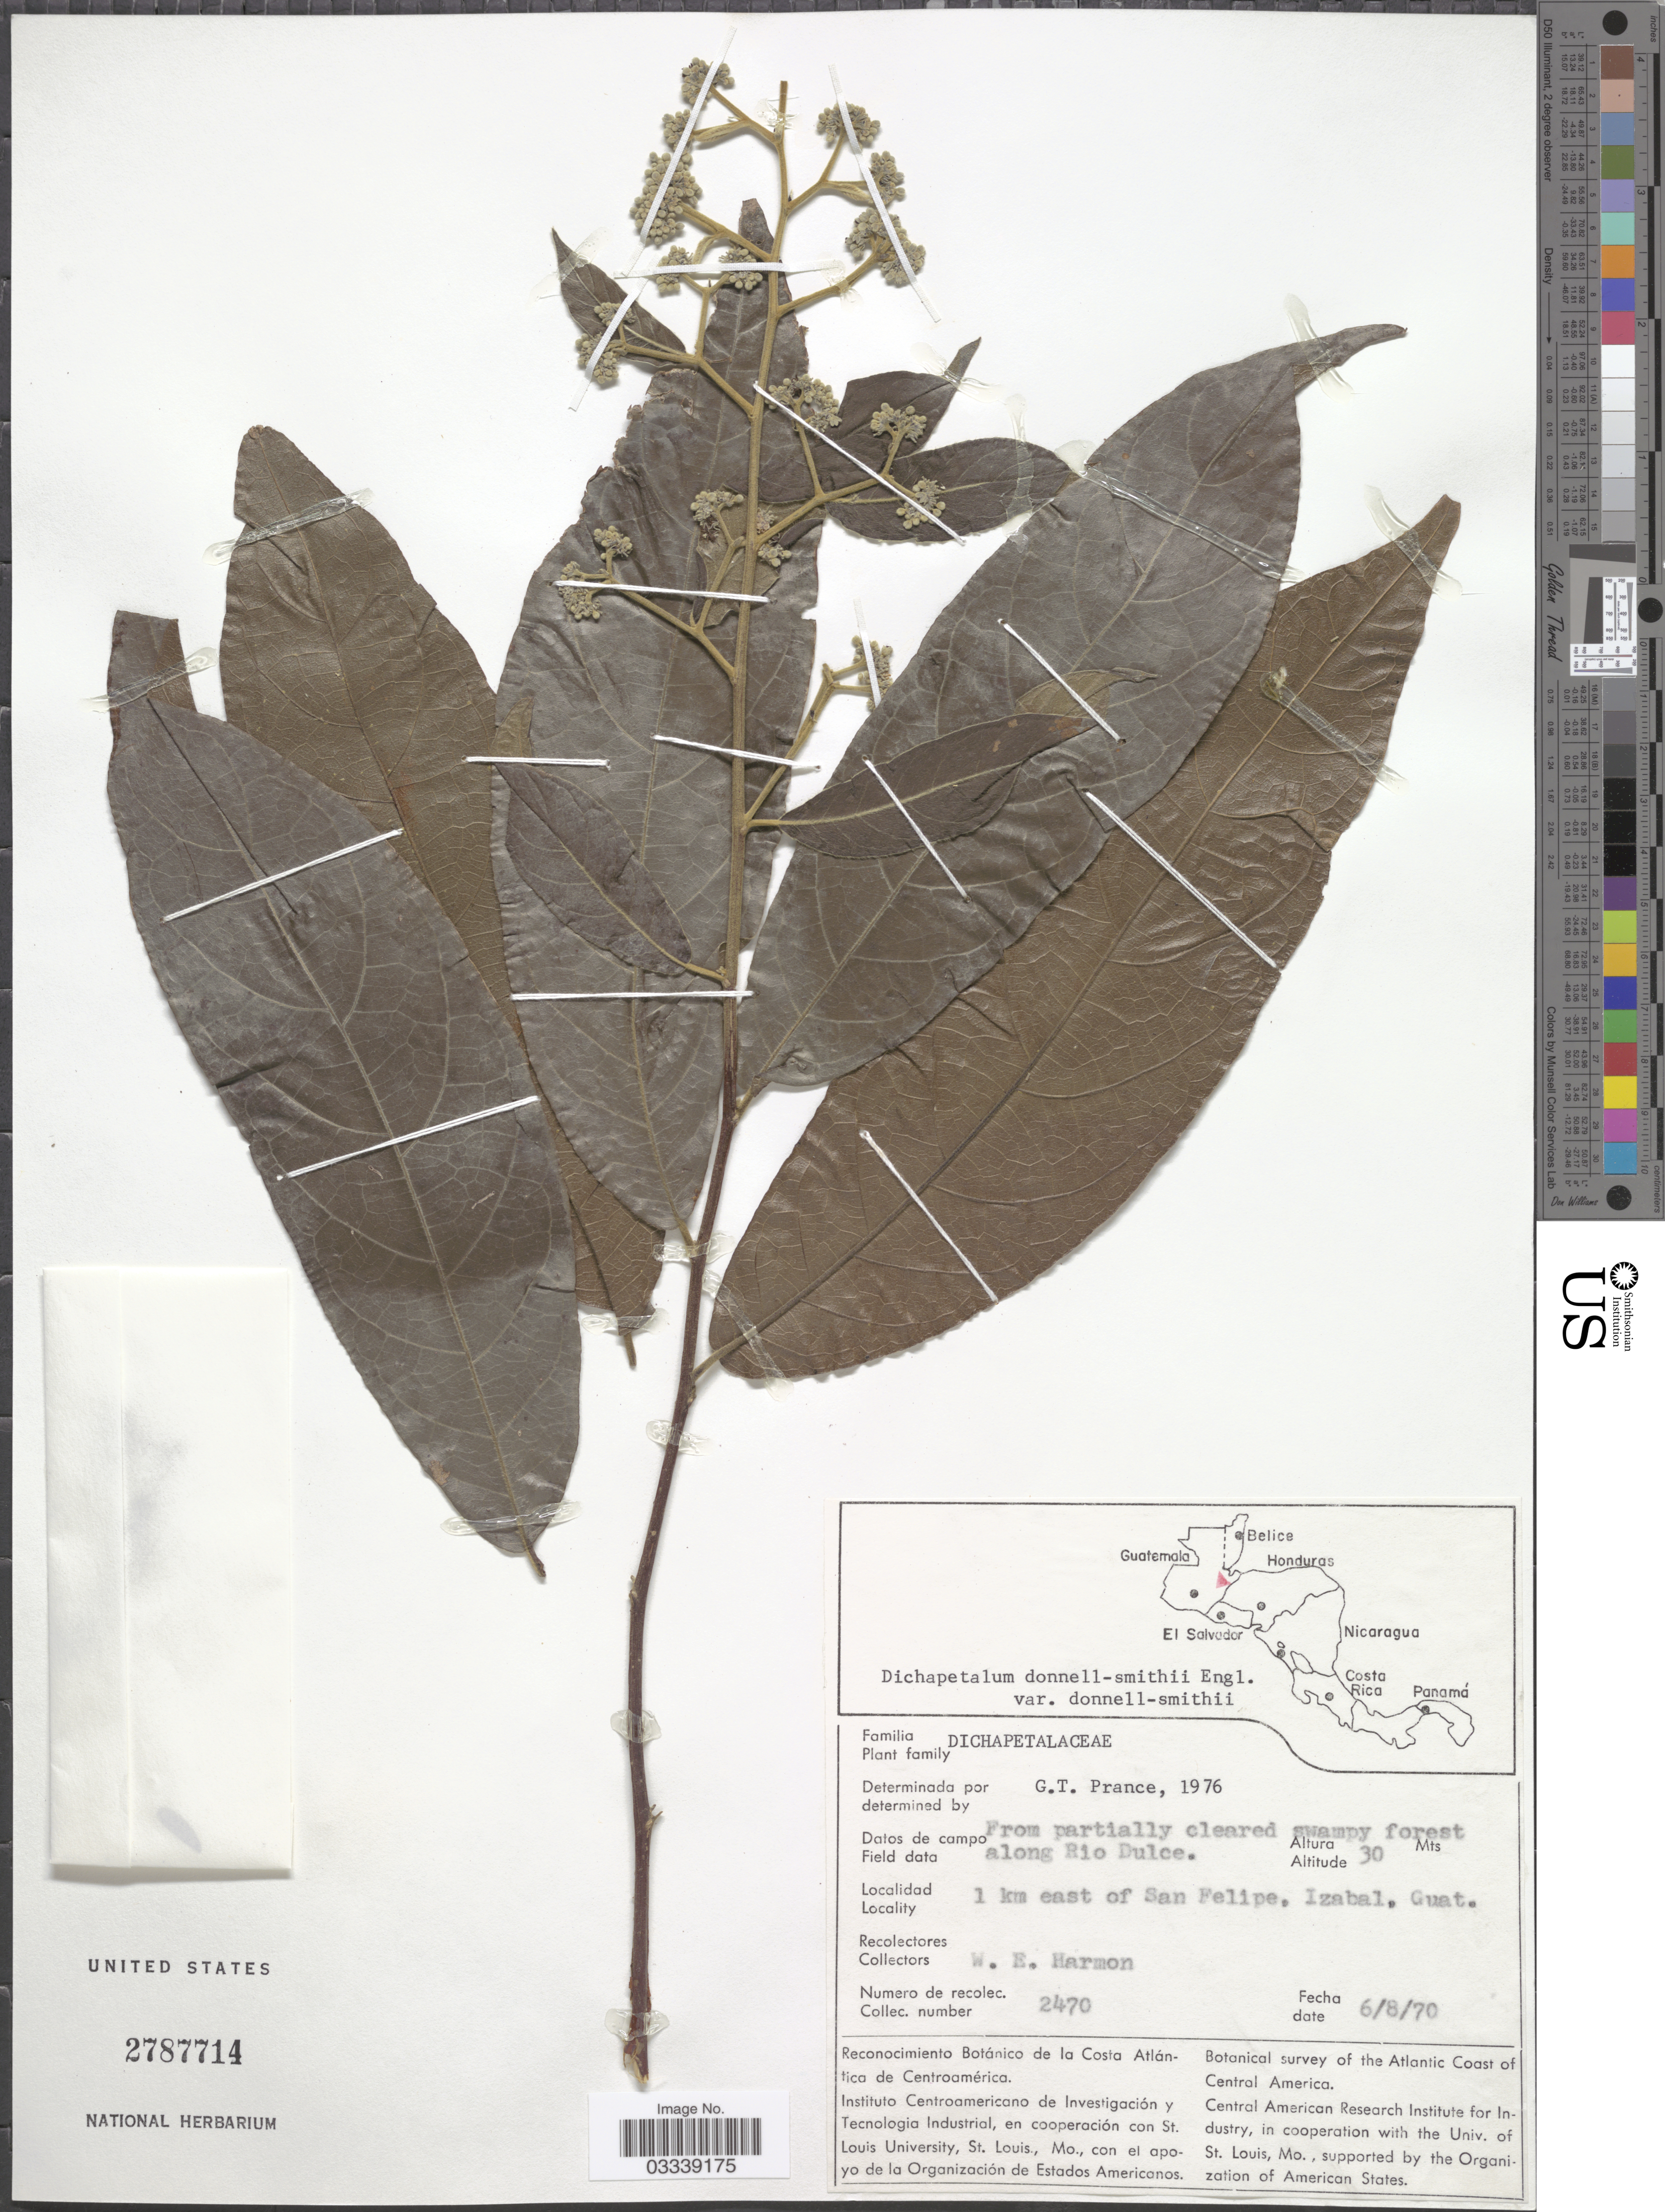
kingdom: Plantae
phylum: Tracheophyta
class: Magnoliopsida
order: Malpighiales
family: Dichapetalaceae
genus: Dichapetalum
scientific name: Dichapetalum donnell-smithii var. donnell-smithii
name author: Engl.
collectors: W. E. Harmon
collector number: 2470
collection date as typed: Transcribed d/m/y: 6/8/70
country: Guatemala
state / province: Izabal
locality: Swampy forest along Rio Dulce. 1 km east of San Felipe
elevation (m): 30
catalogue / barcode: US 2787714